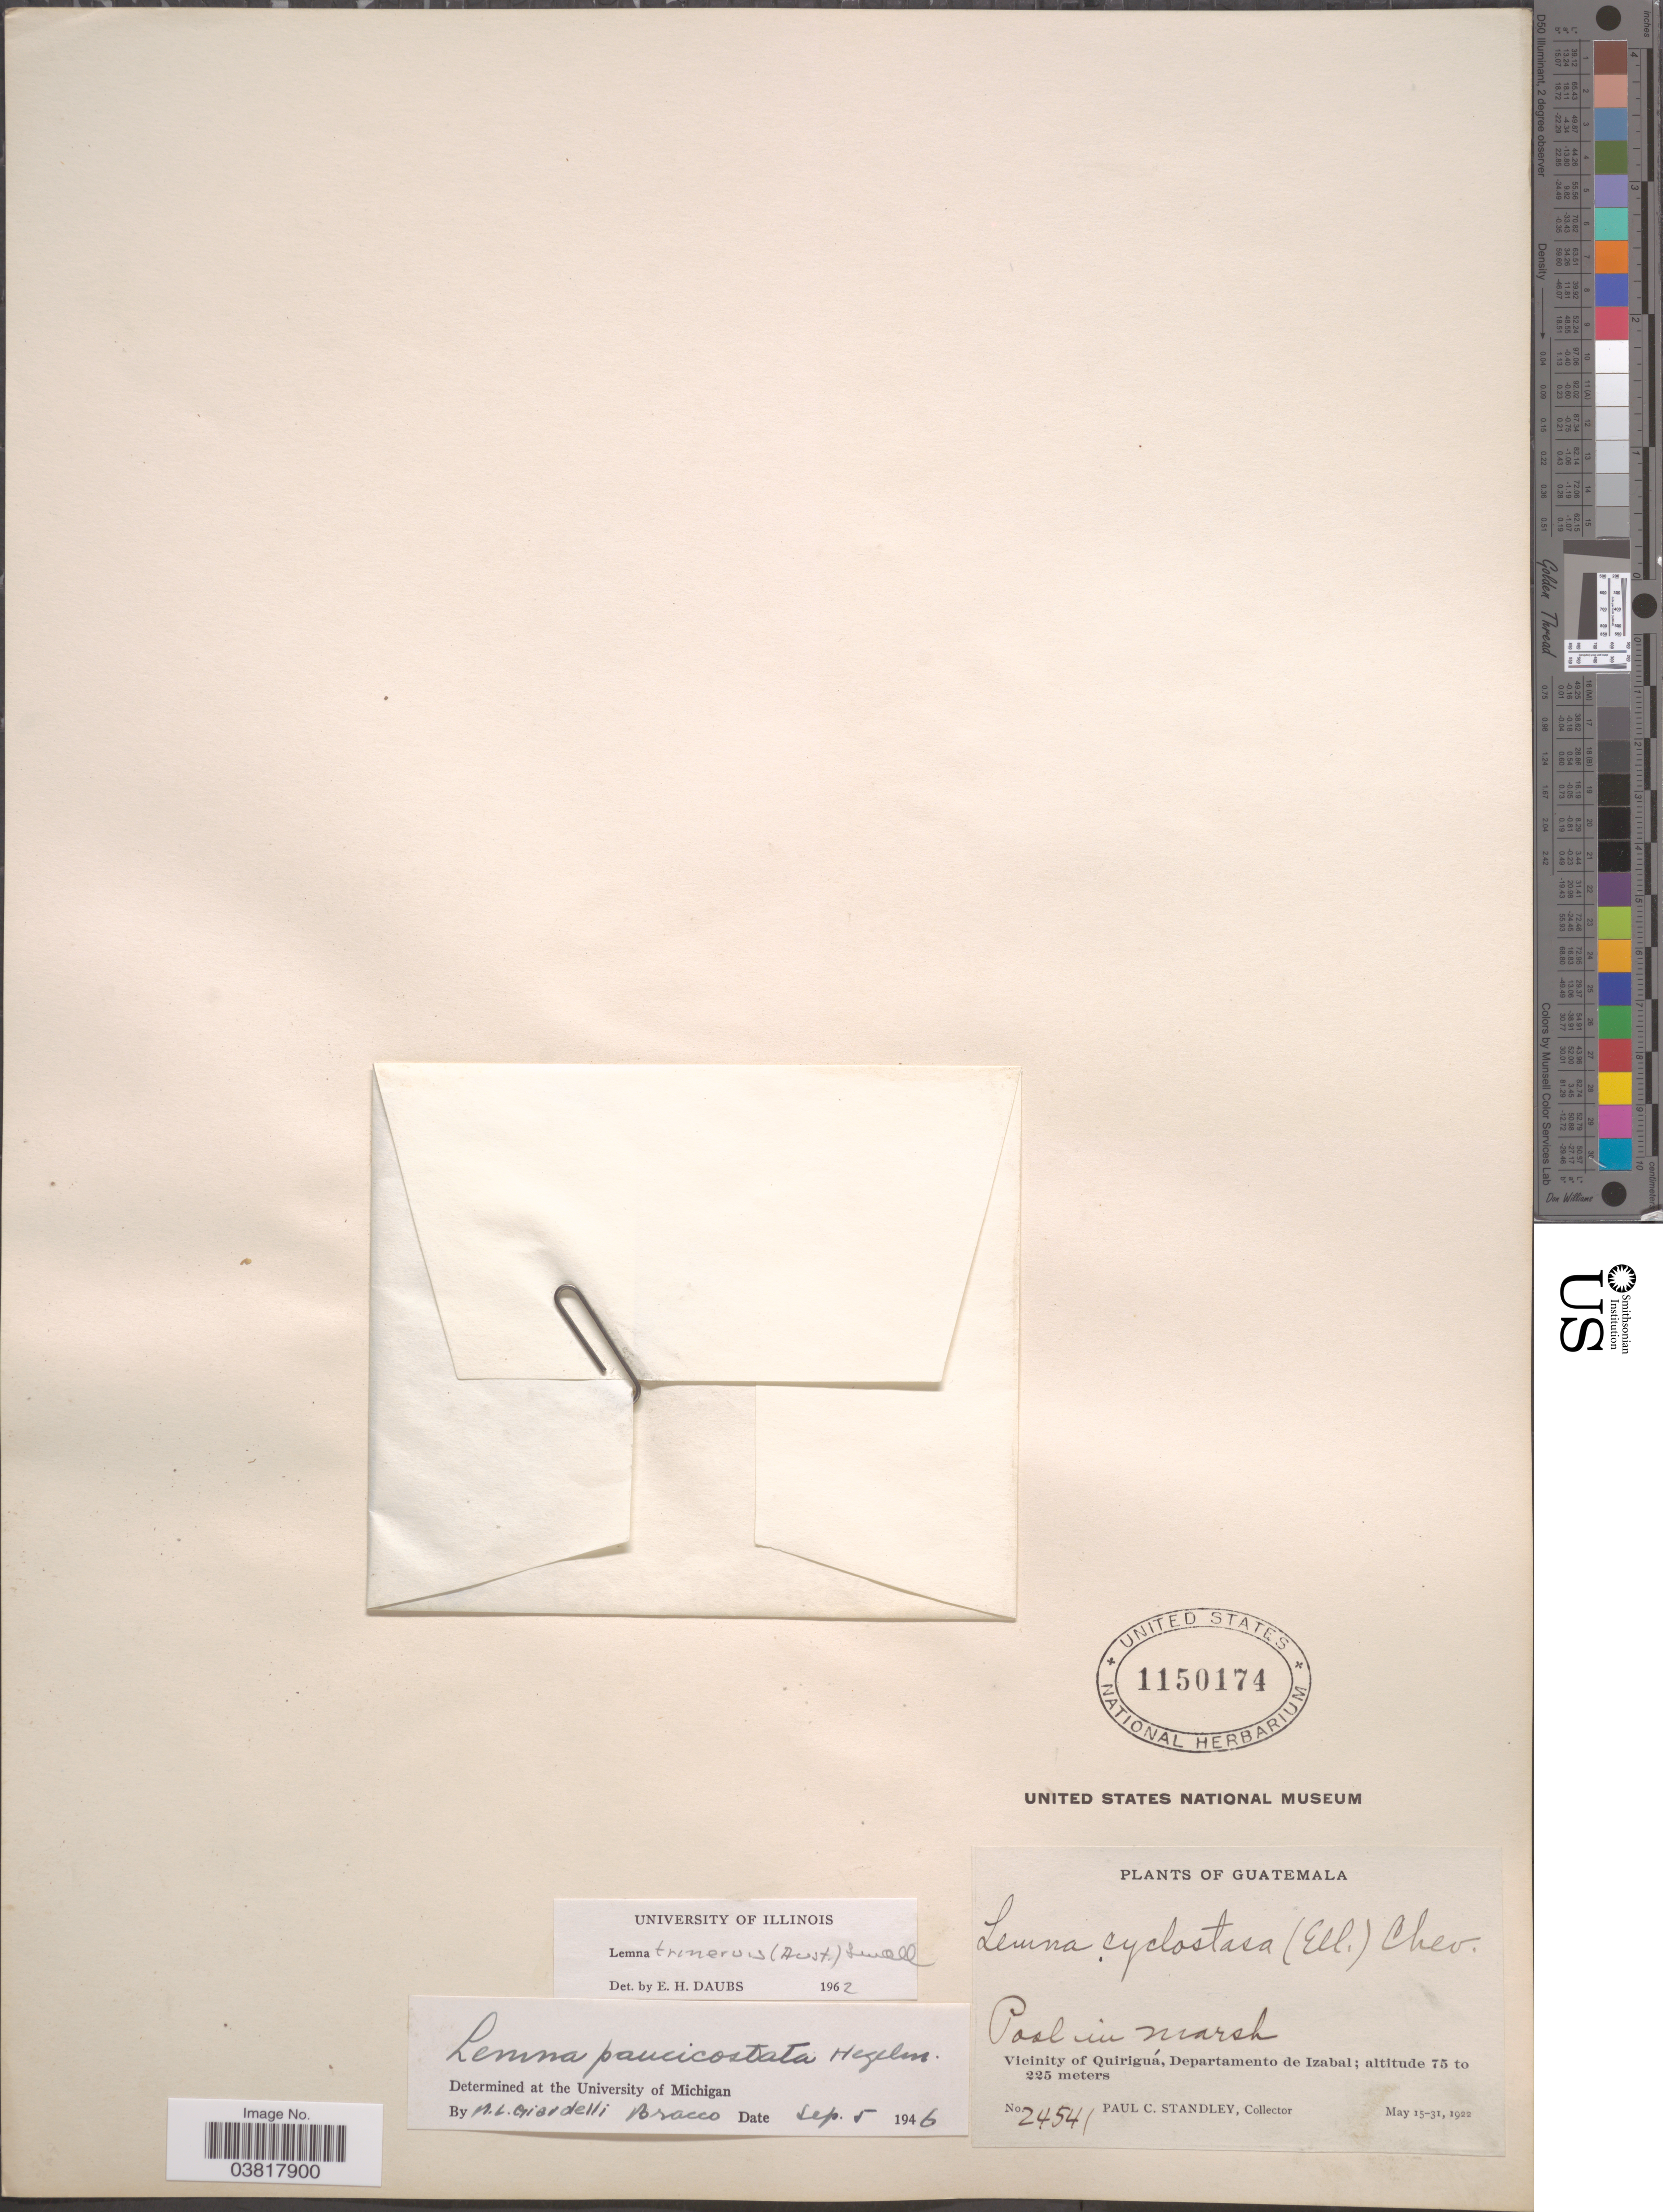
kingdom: Plantae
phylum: Tracheophyta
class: Liliopsida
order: Alismatales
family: Araceae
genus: Lemna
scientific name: Lemna trinervis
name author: Small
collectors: P. C. Standley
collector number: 24541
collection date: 1922-05-15/1922-05-31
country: Guatemala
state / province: Izabal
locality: Vicinity of Quiriguá, Departamento de Izabal.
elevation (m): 75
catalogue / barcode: US 1150174